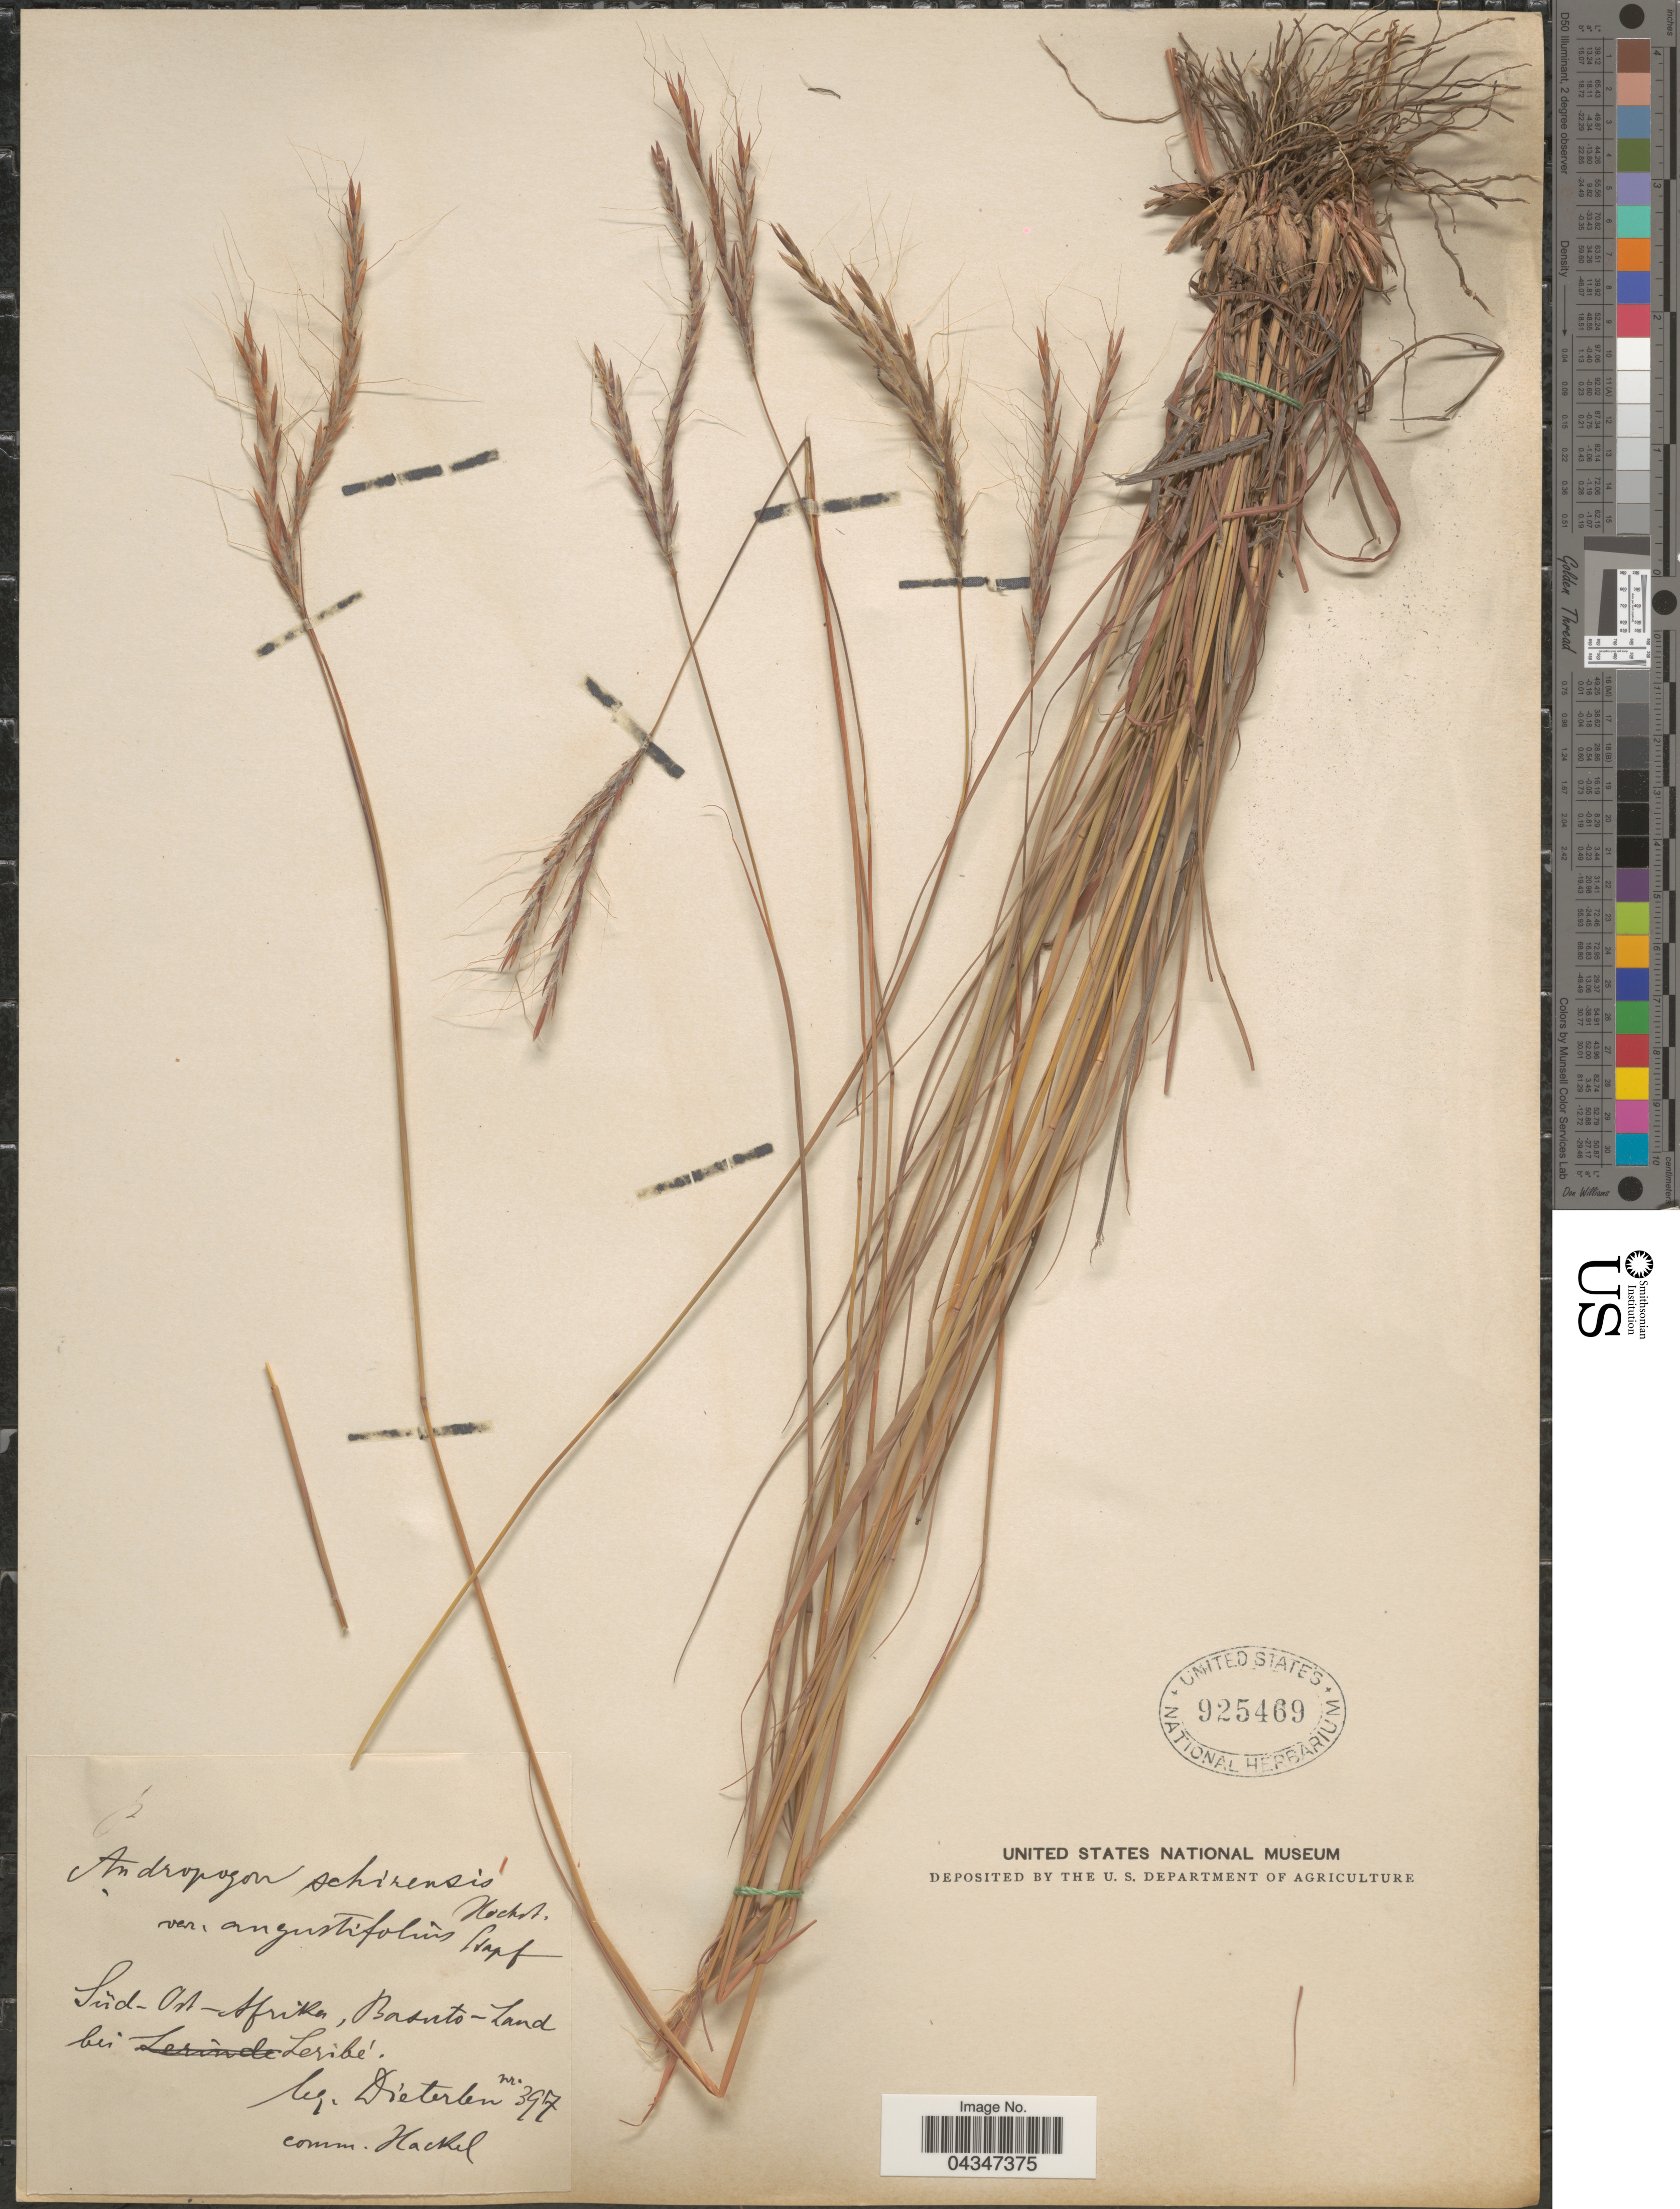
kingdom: Plantae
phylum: Tracheophyta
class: Liliopsida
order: Poales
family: Poaceae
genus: Andropogon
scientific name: Andropogon schirensis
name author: Hochst. ex A. Rich.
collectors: -. Dieterlen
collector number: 397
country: Lesotho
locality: Süd-Ost-Afrika, Basuto-Land bei Leribé.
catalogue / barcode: US 925469